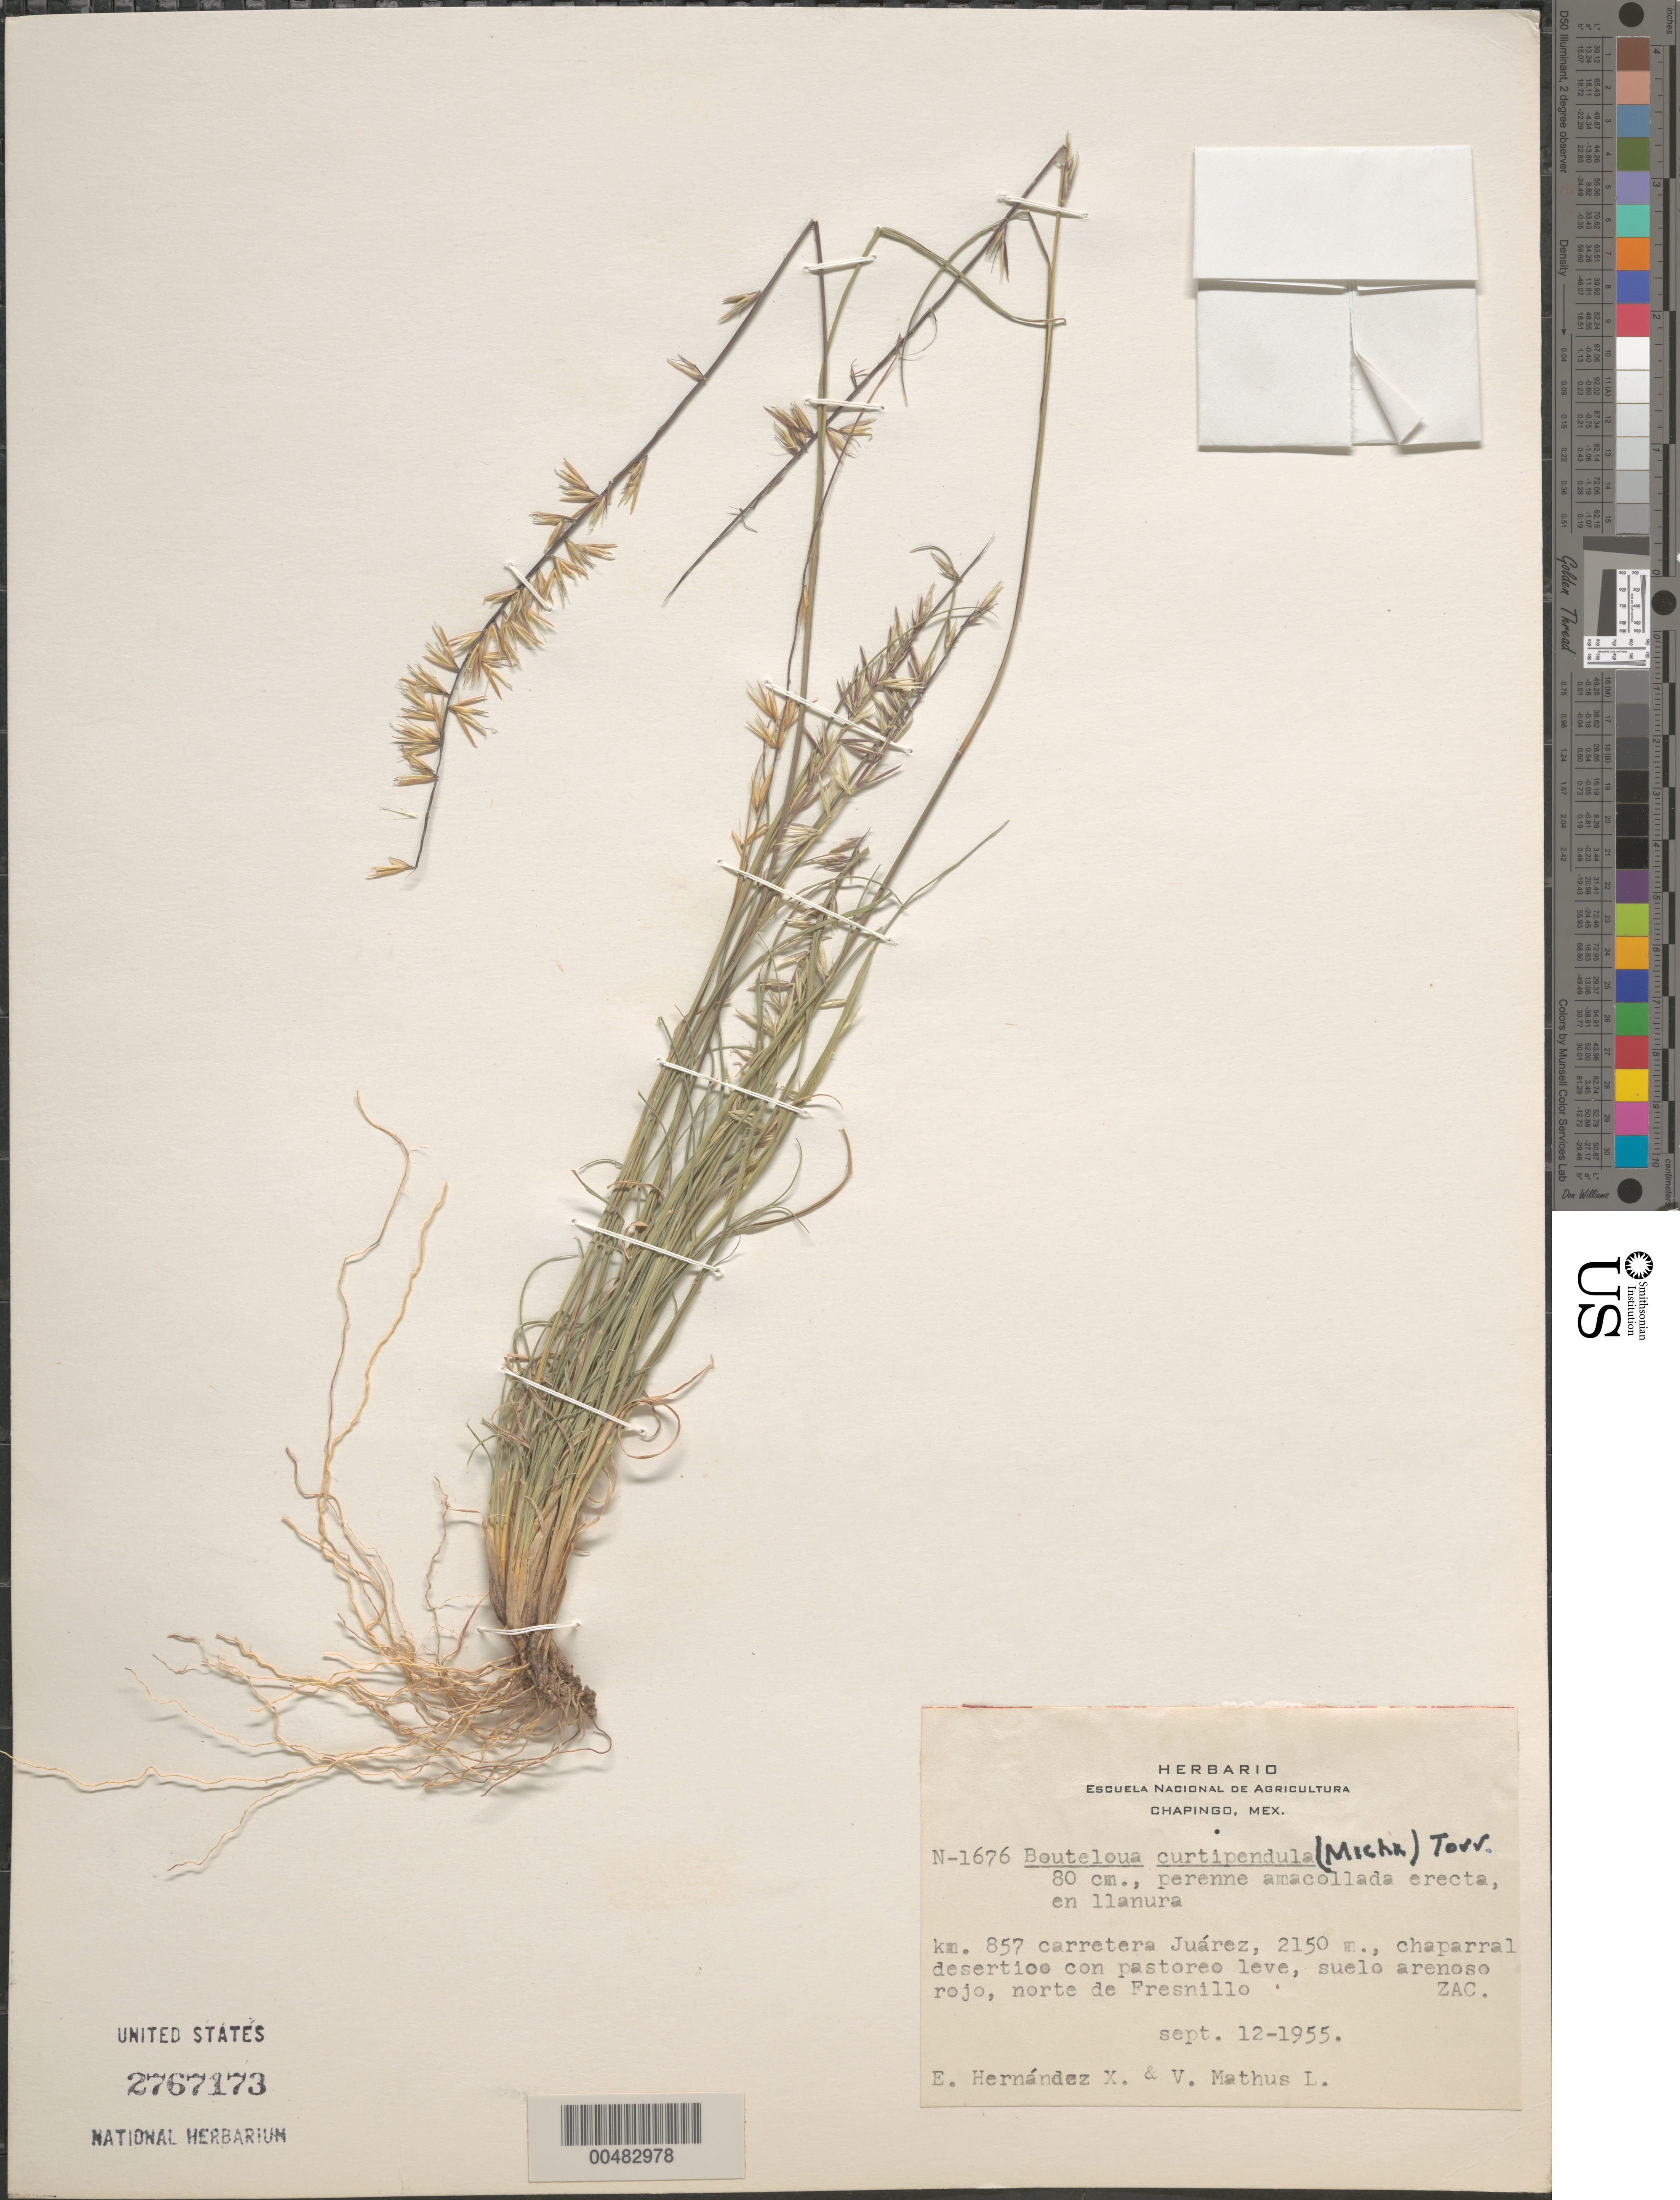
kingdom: Plantae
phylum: Tracheophyta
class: Liliopsida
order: Poales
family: Poaceae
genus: Bouteloua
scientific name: Bouteloua curtipendula var. caespitosa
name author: Gould & Kapadia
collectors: E. I. Hernández-X. & V. Mathus L.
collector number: N-1676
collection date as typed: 12 Sep 1955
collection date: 1955-09-12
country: Mexico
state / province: Zacatecas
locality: Km 857 carretera Juárez, N de Fresnillo.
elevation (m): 2150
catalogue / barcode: US 2767173